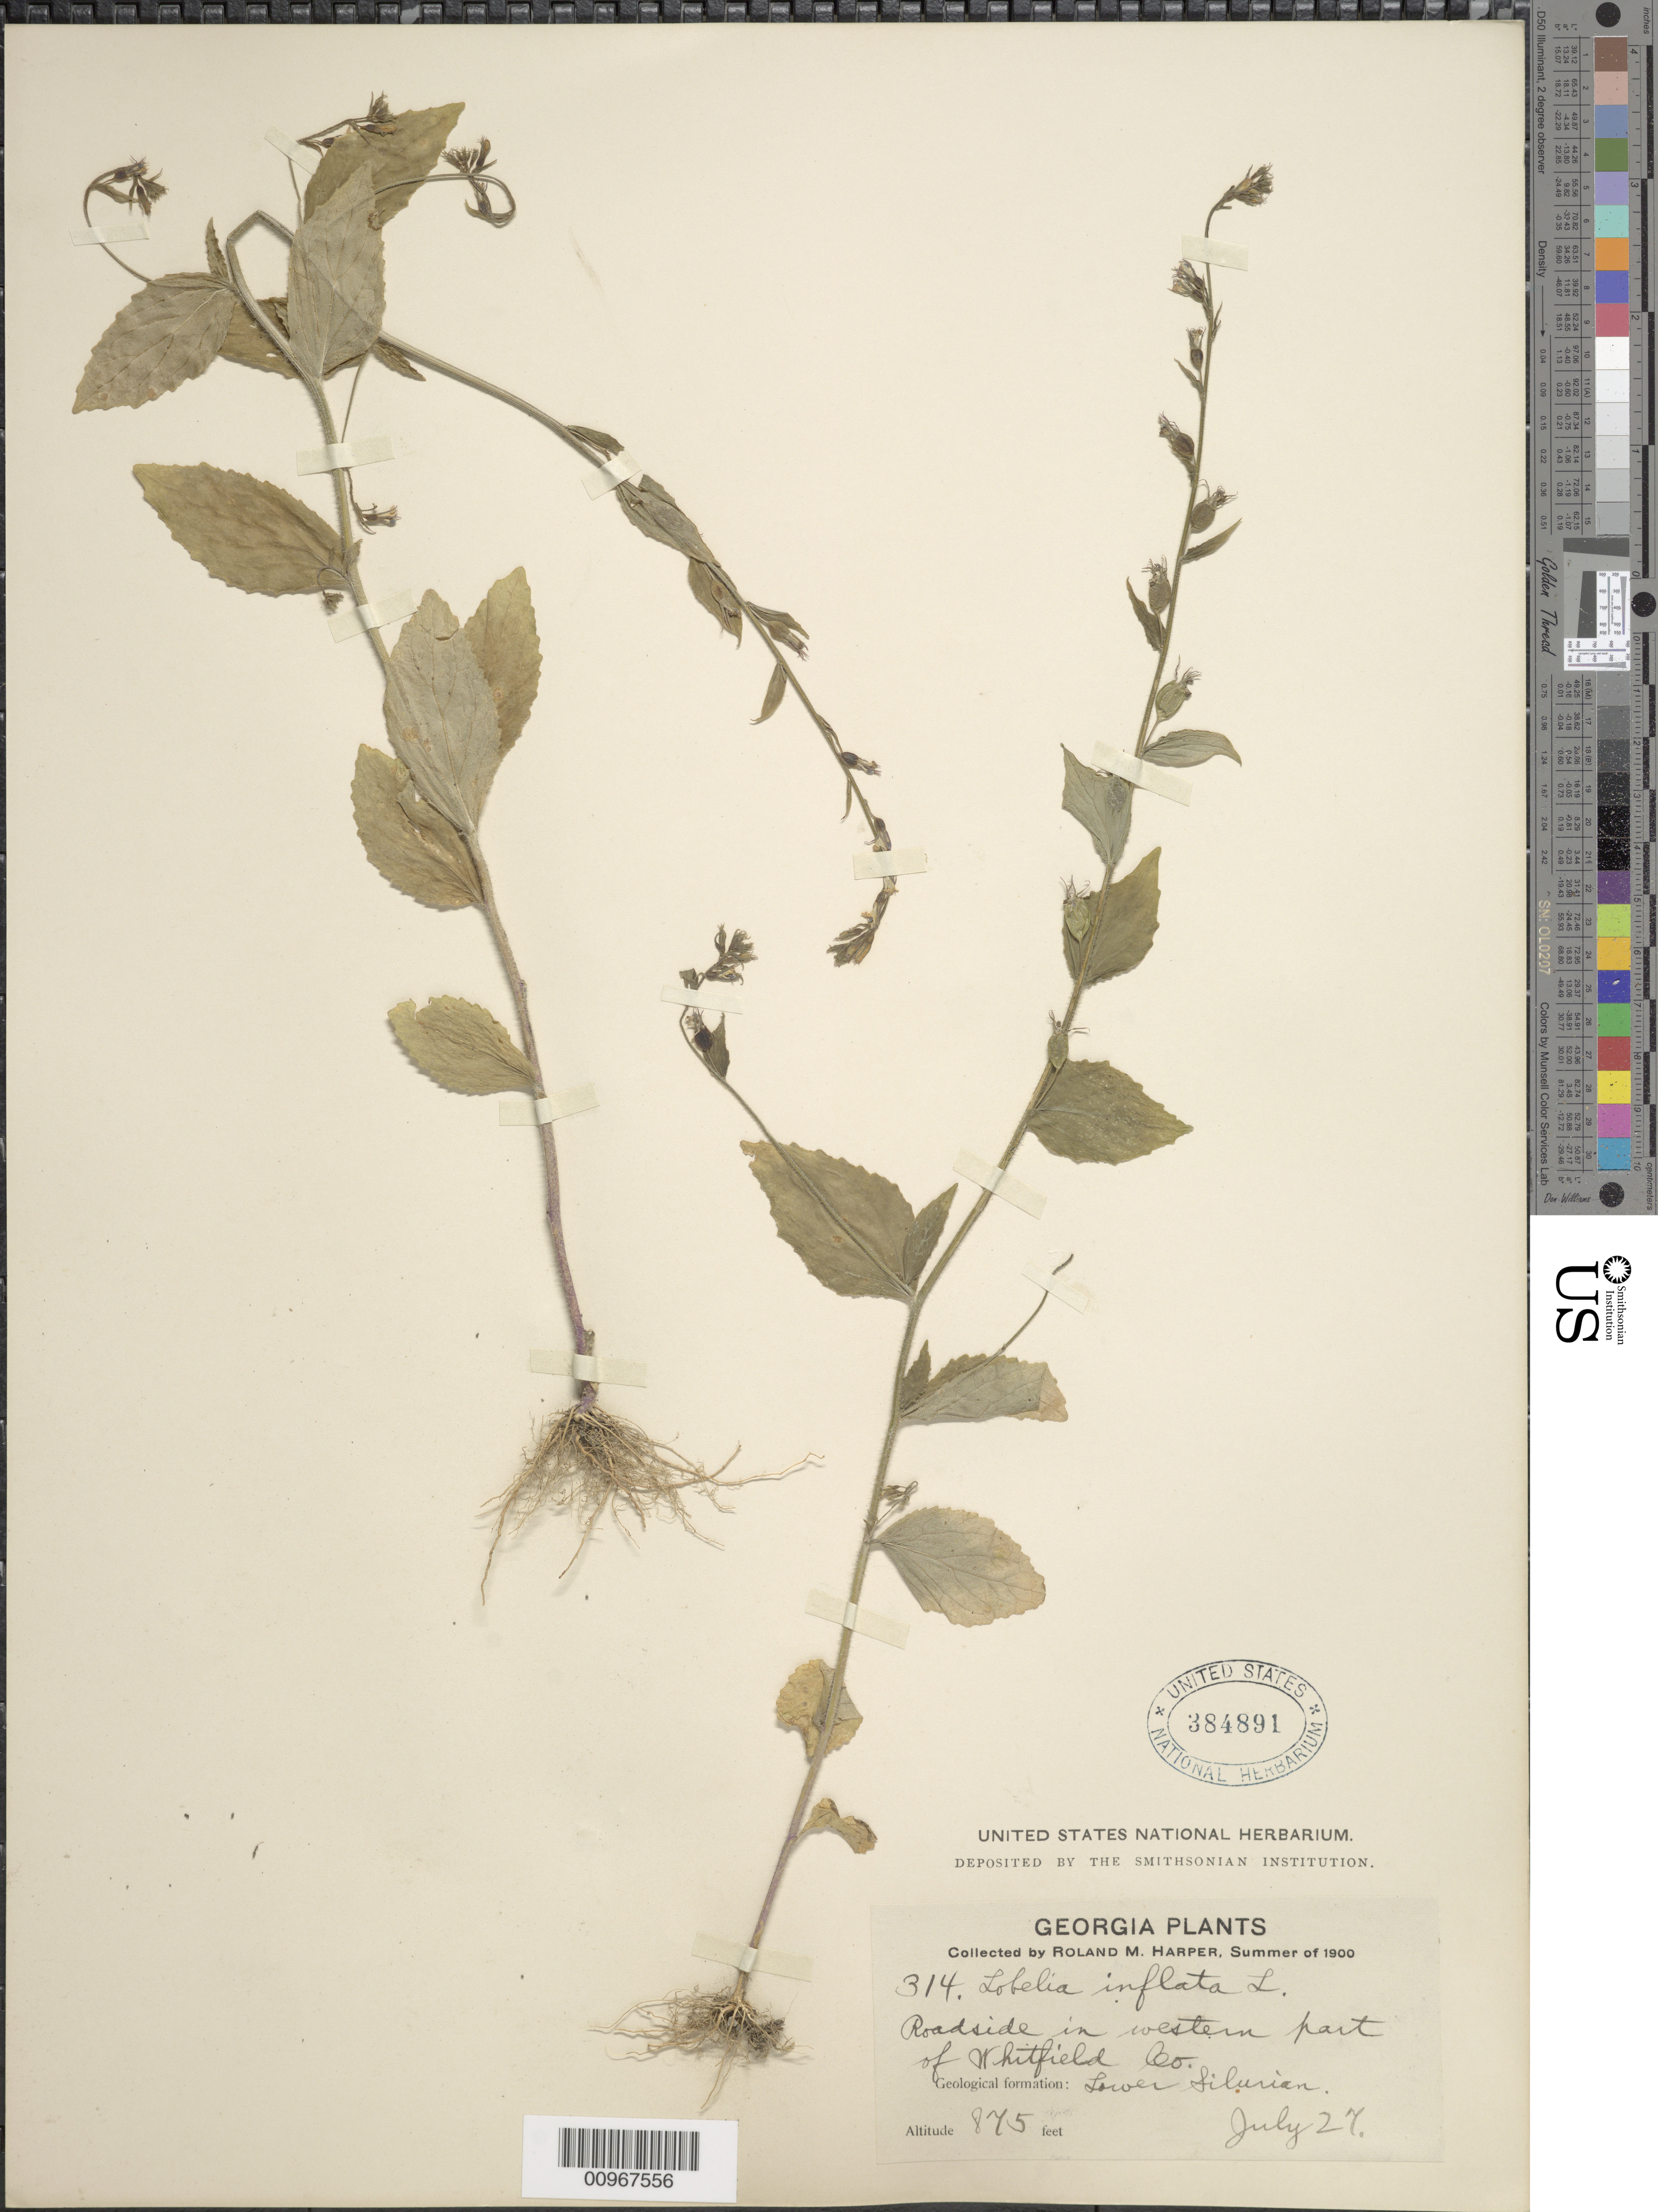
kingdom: Plantae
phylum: Tracheophyta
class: Magnoliopsida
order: Asterales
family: Campanulaceae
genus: Lobelia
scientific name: Lobelia inflata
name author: L.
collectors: R. M. Harper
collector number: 314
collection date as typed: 27 Jul 1900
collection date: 1900-07-27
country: United States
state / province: Georgia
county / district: Whitfield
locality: Western part of County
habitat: roadside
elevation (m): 267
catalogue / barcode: US 384891